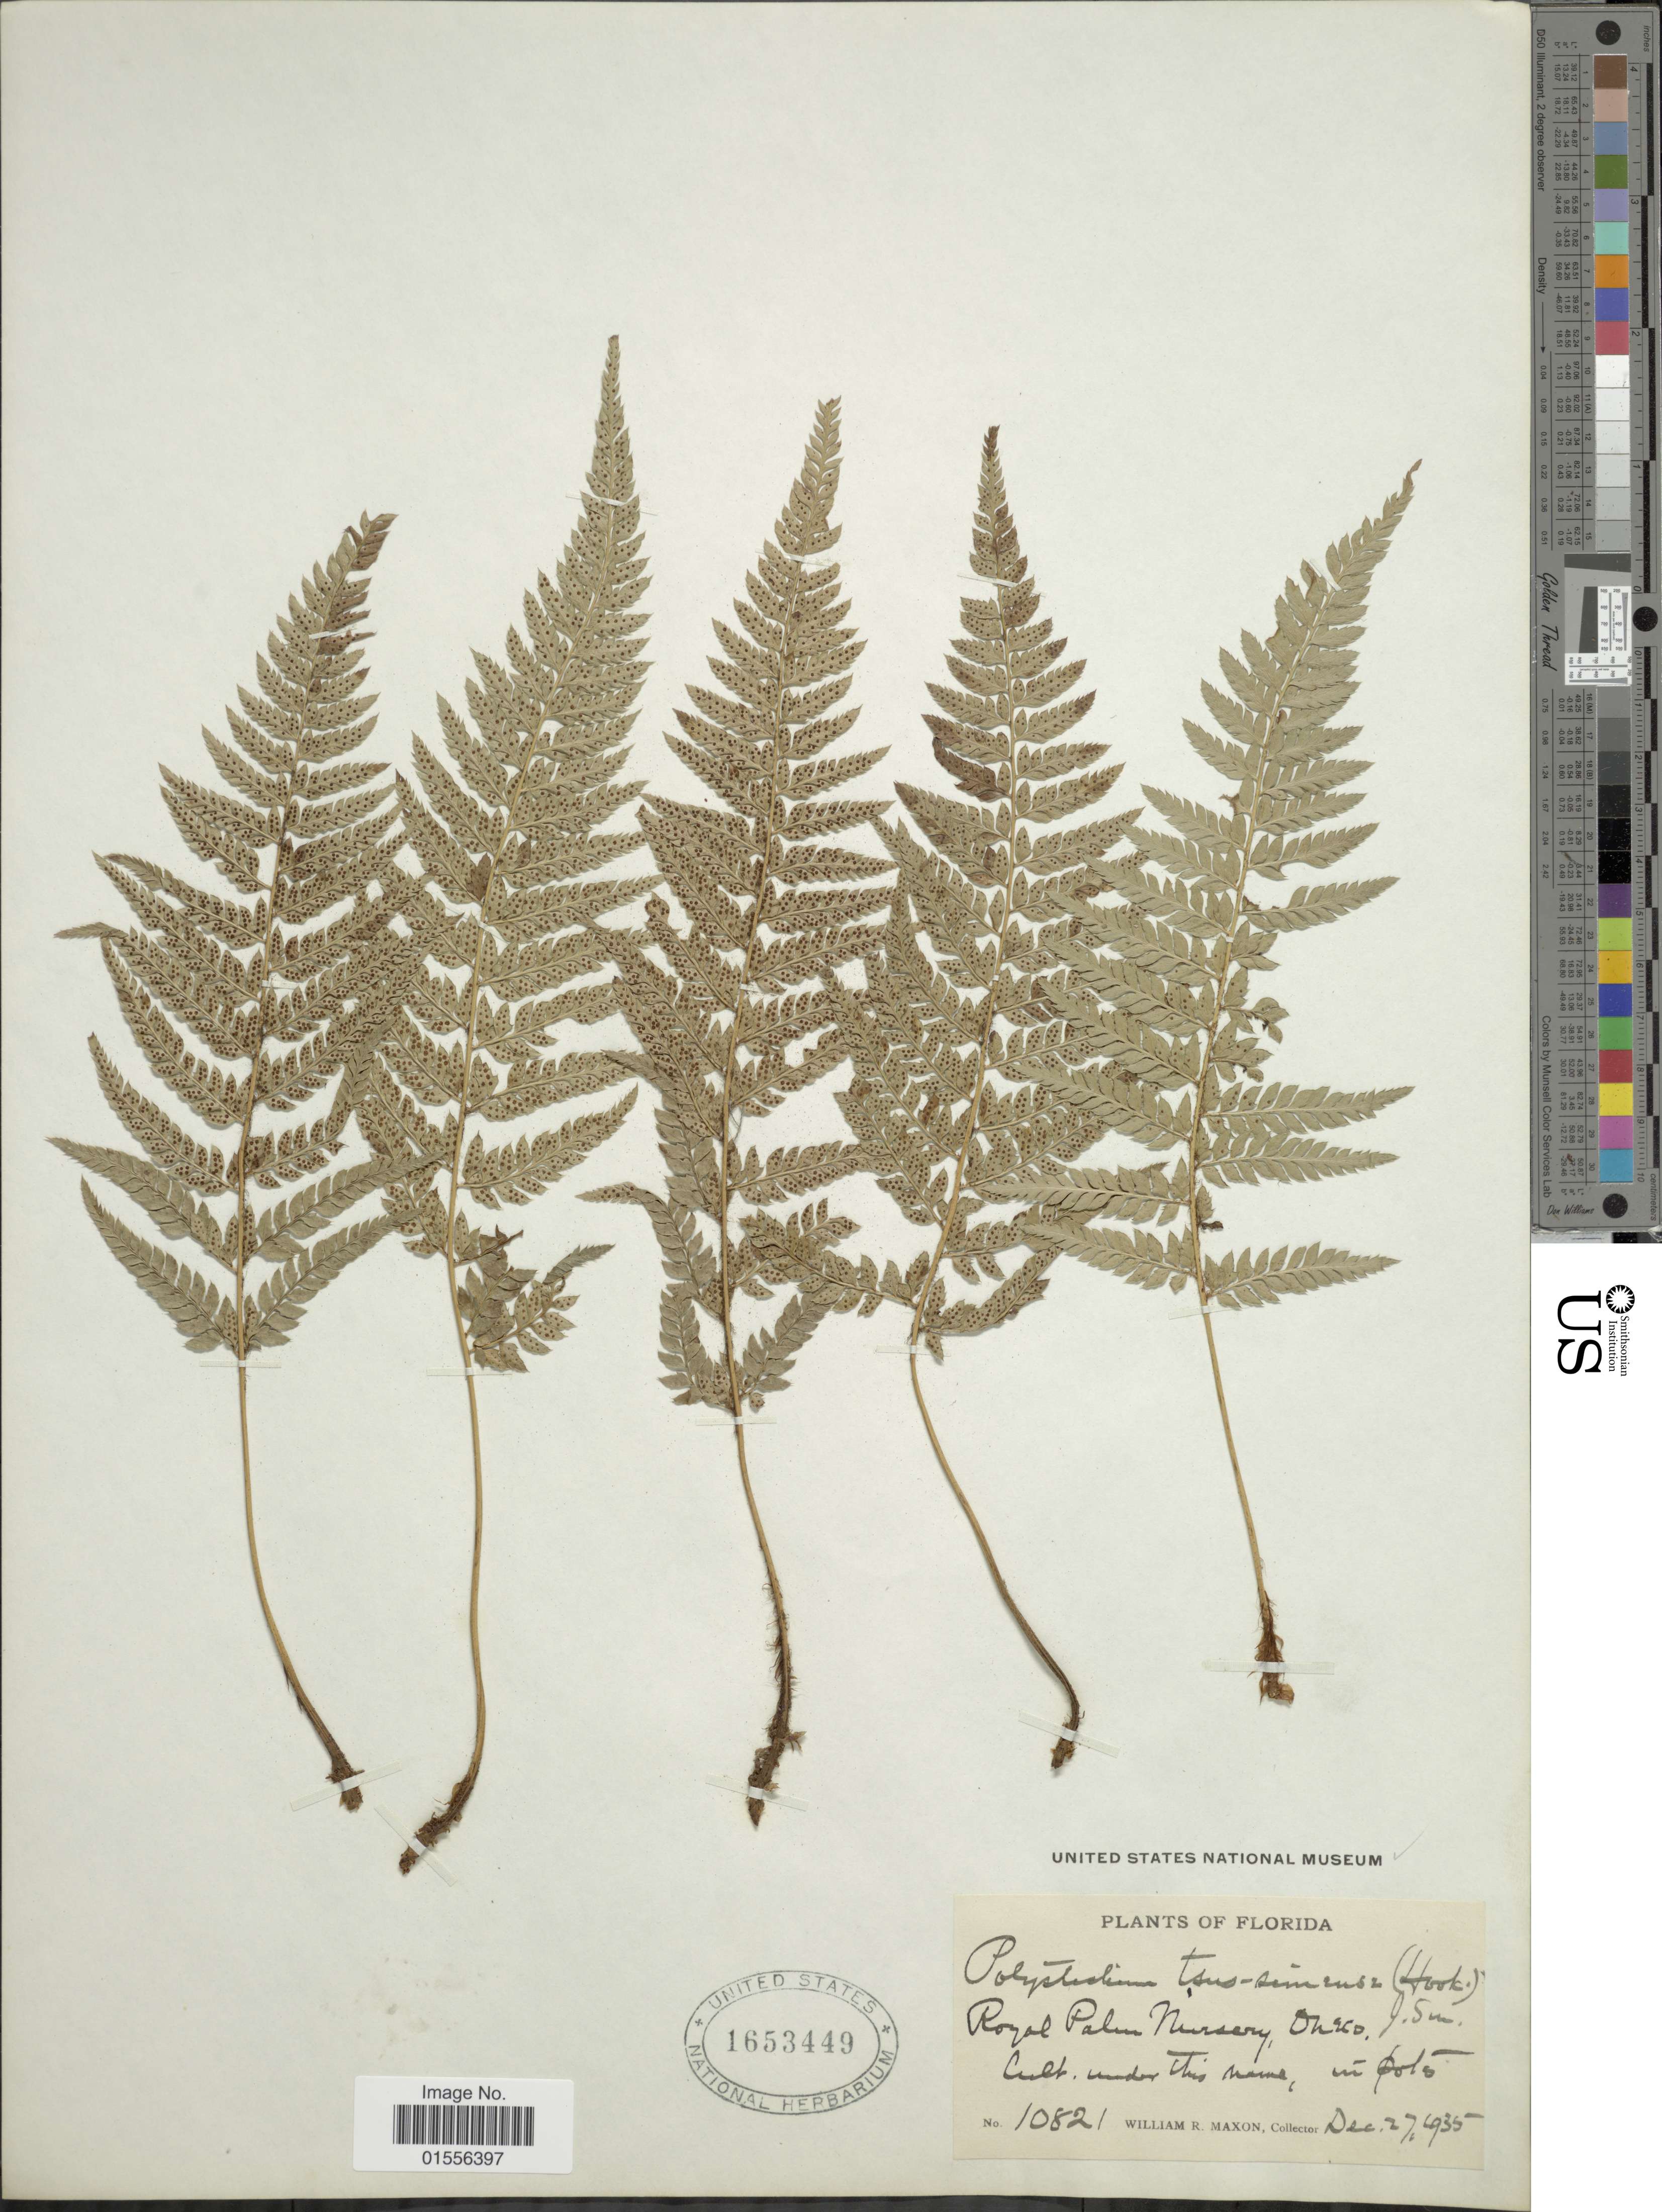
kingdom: Plantae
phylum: Tracheophyta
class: Polypodiopsida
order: Polypodiales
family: Dryopteridaceae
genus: Polystichum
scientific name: Polystichum tsus-simense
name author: (Hook.) J. Sm.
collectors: W. R. Maxon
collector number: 10821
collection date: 1935-12-27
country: United States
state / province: Florida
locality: Royal Palm Nursery. Oneco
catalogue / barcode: US 1653449